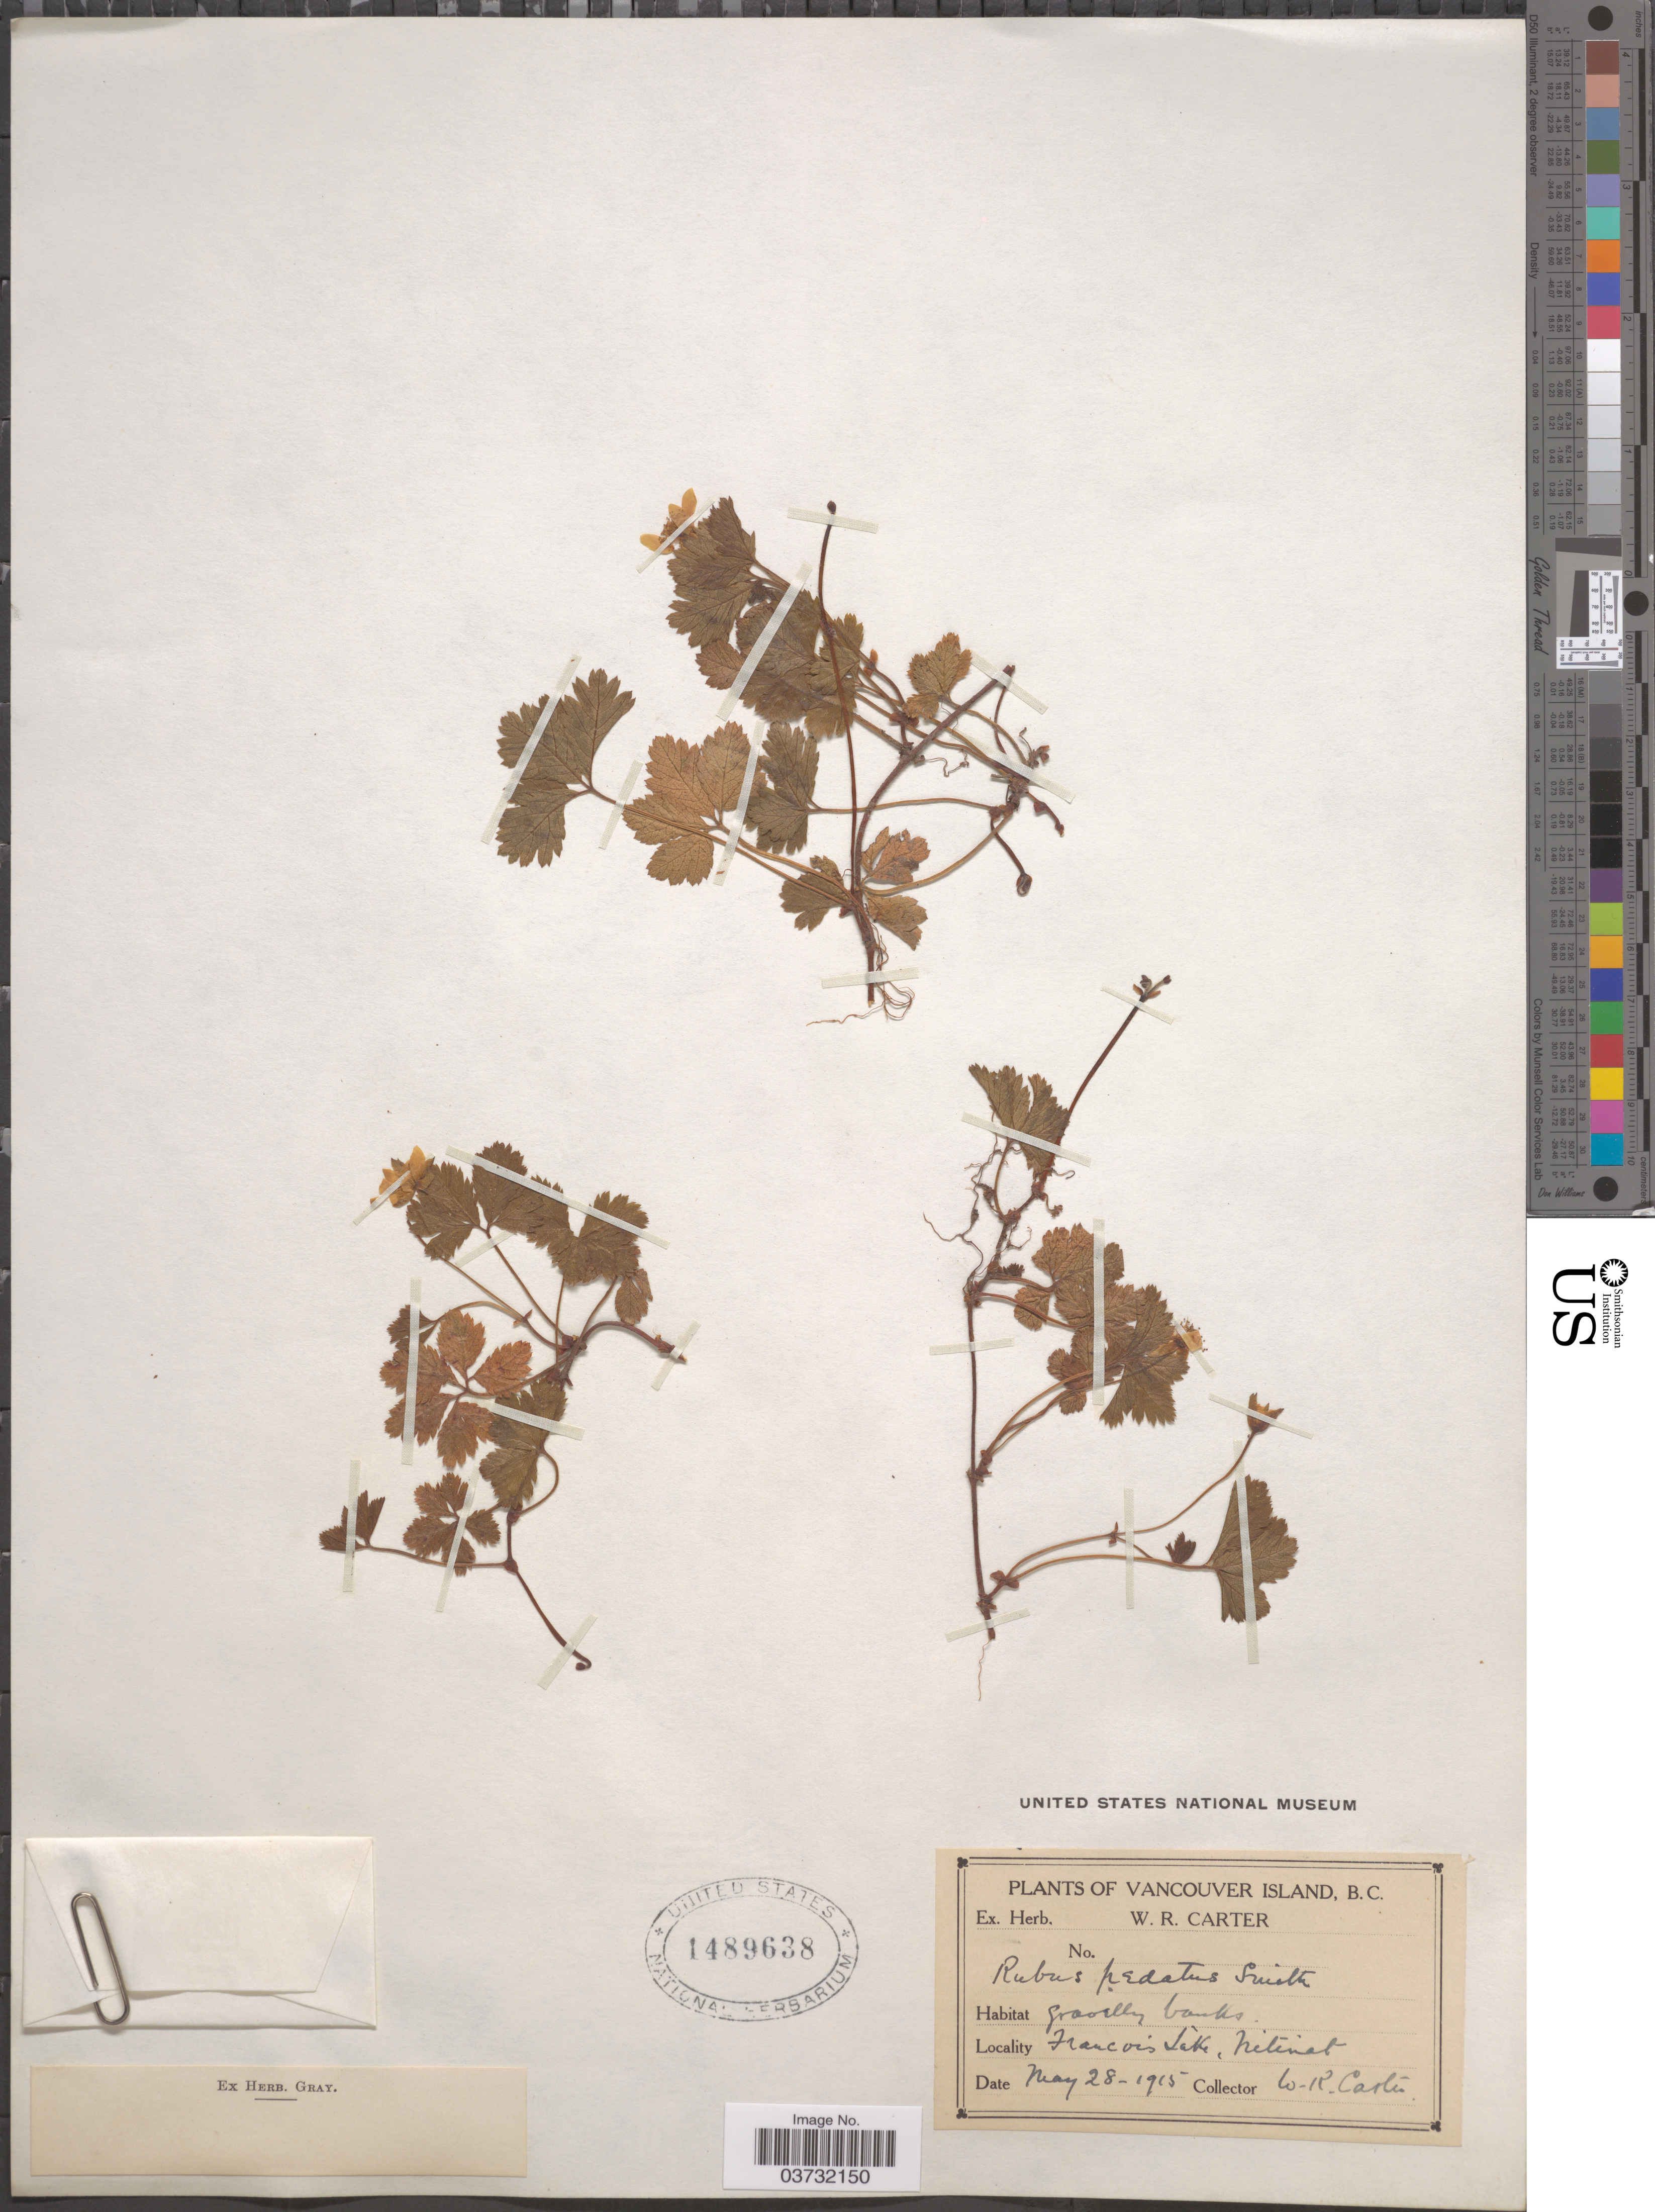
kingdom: Plantae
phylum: Tracheophyta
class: Magnoliopsida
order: Rosales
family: Rosaceae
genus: Rubus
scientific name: Rubus pedatus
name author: Sm.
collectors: W. R. Carter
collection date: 1915-05-28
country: Canada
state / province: British Columbia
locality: Vancouver Island. Francois Lake, Nitinat.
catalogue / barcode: US 1489638